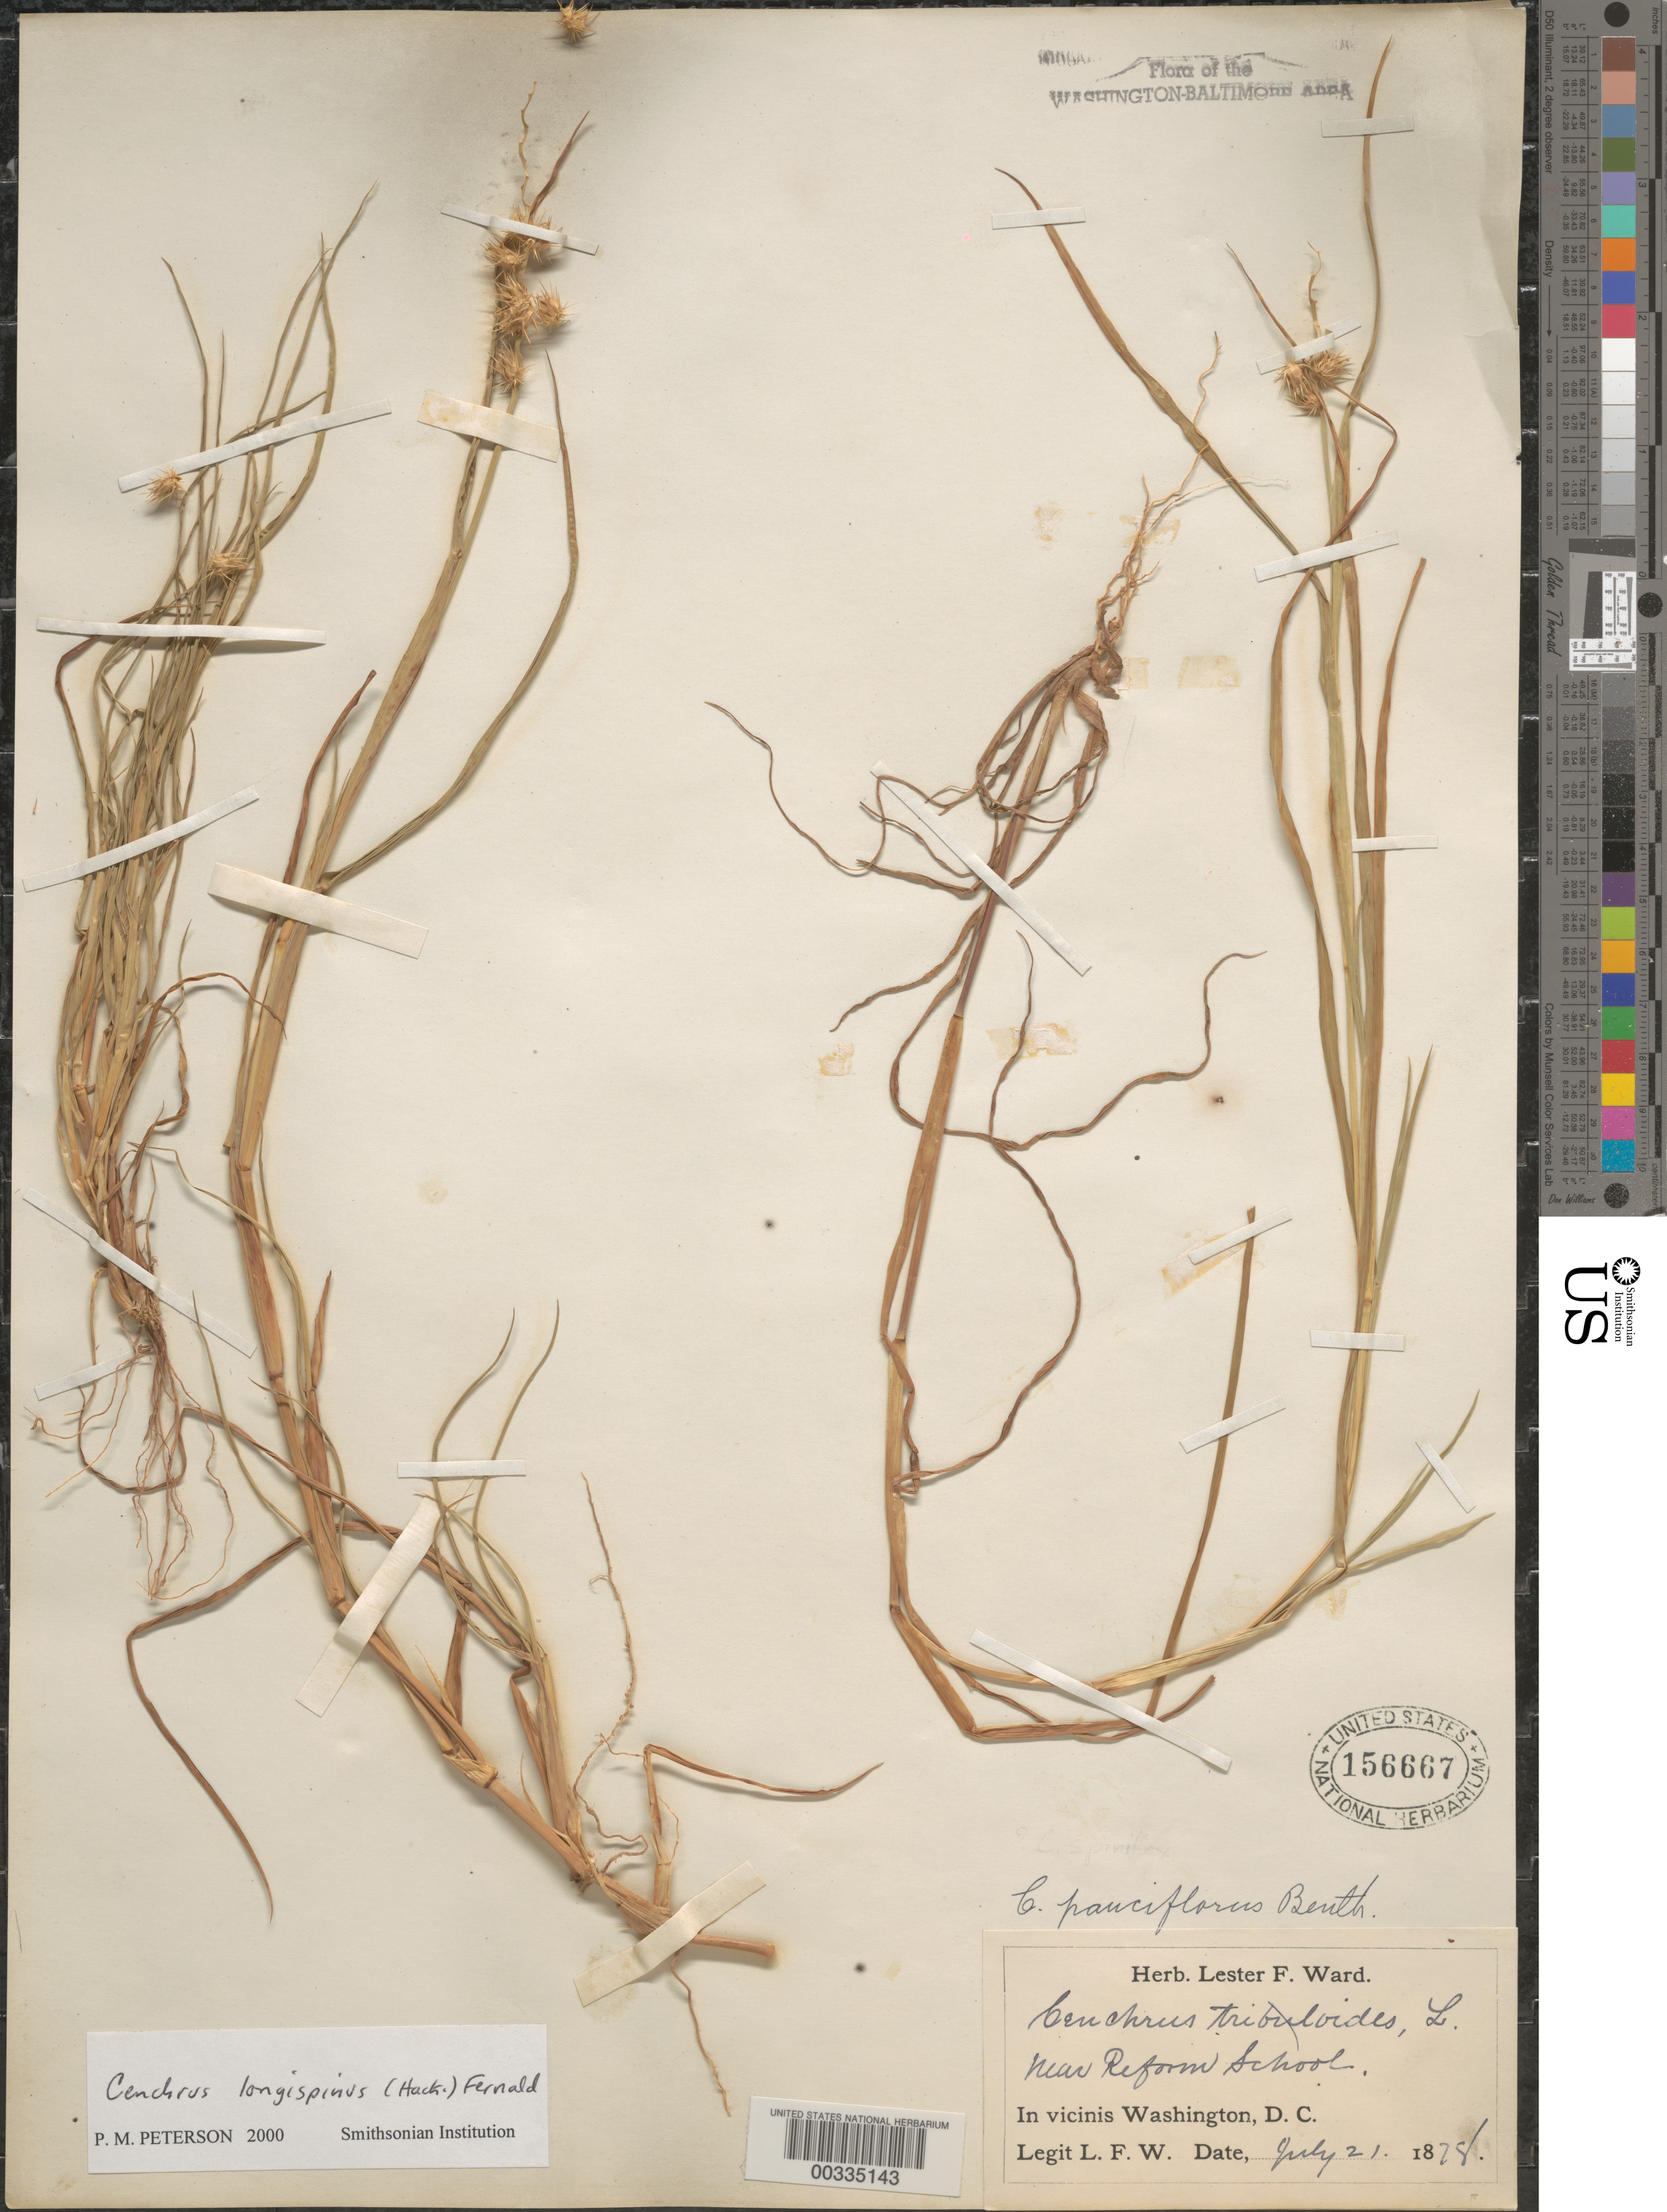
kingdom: Plantae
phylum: Tracheophyta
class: Liliopsida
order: Poales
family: Poaceae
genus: Cenchrus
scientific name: Cenchrus longispinus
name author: (Hack.) Fernald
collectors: L. F. Ward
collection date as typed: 21 Jul 1878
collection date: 1878-07-21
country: United States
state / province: District of Columbia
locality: Reform School vicinity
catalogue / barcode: US 156667